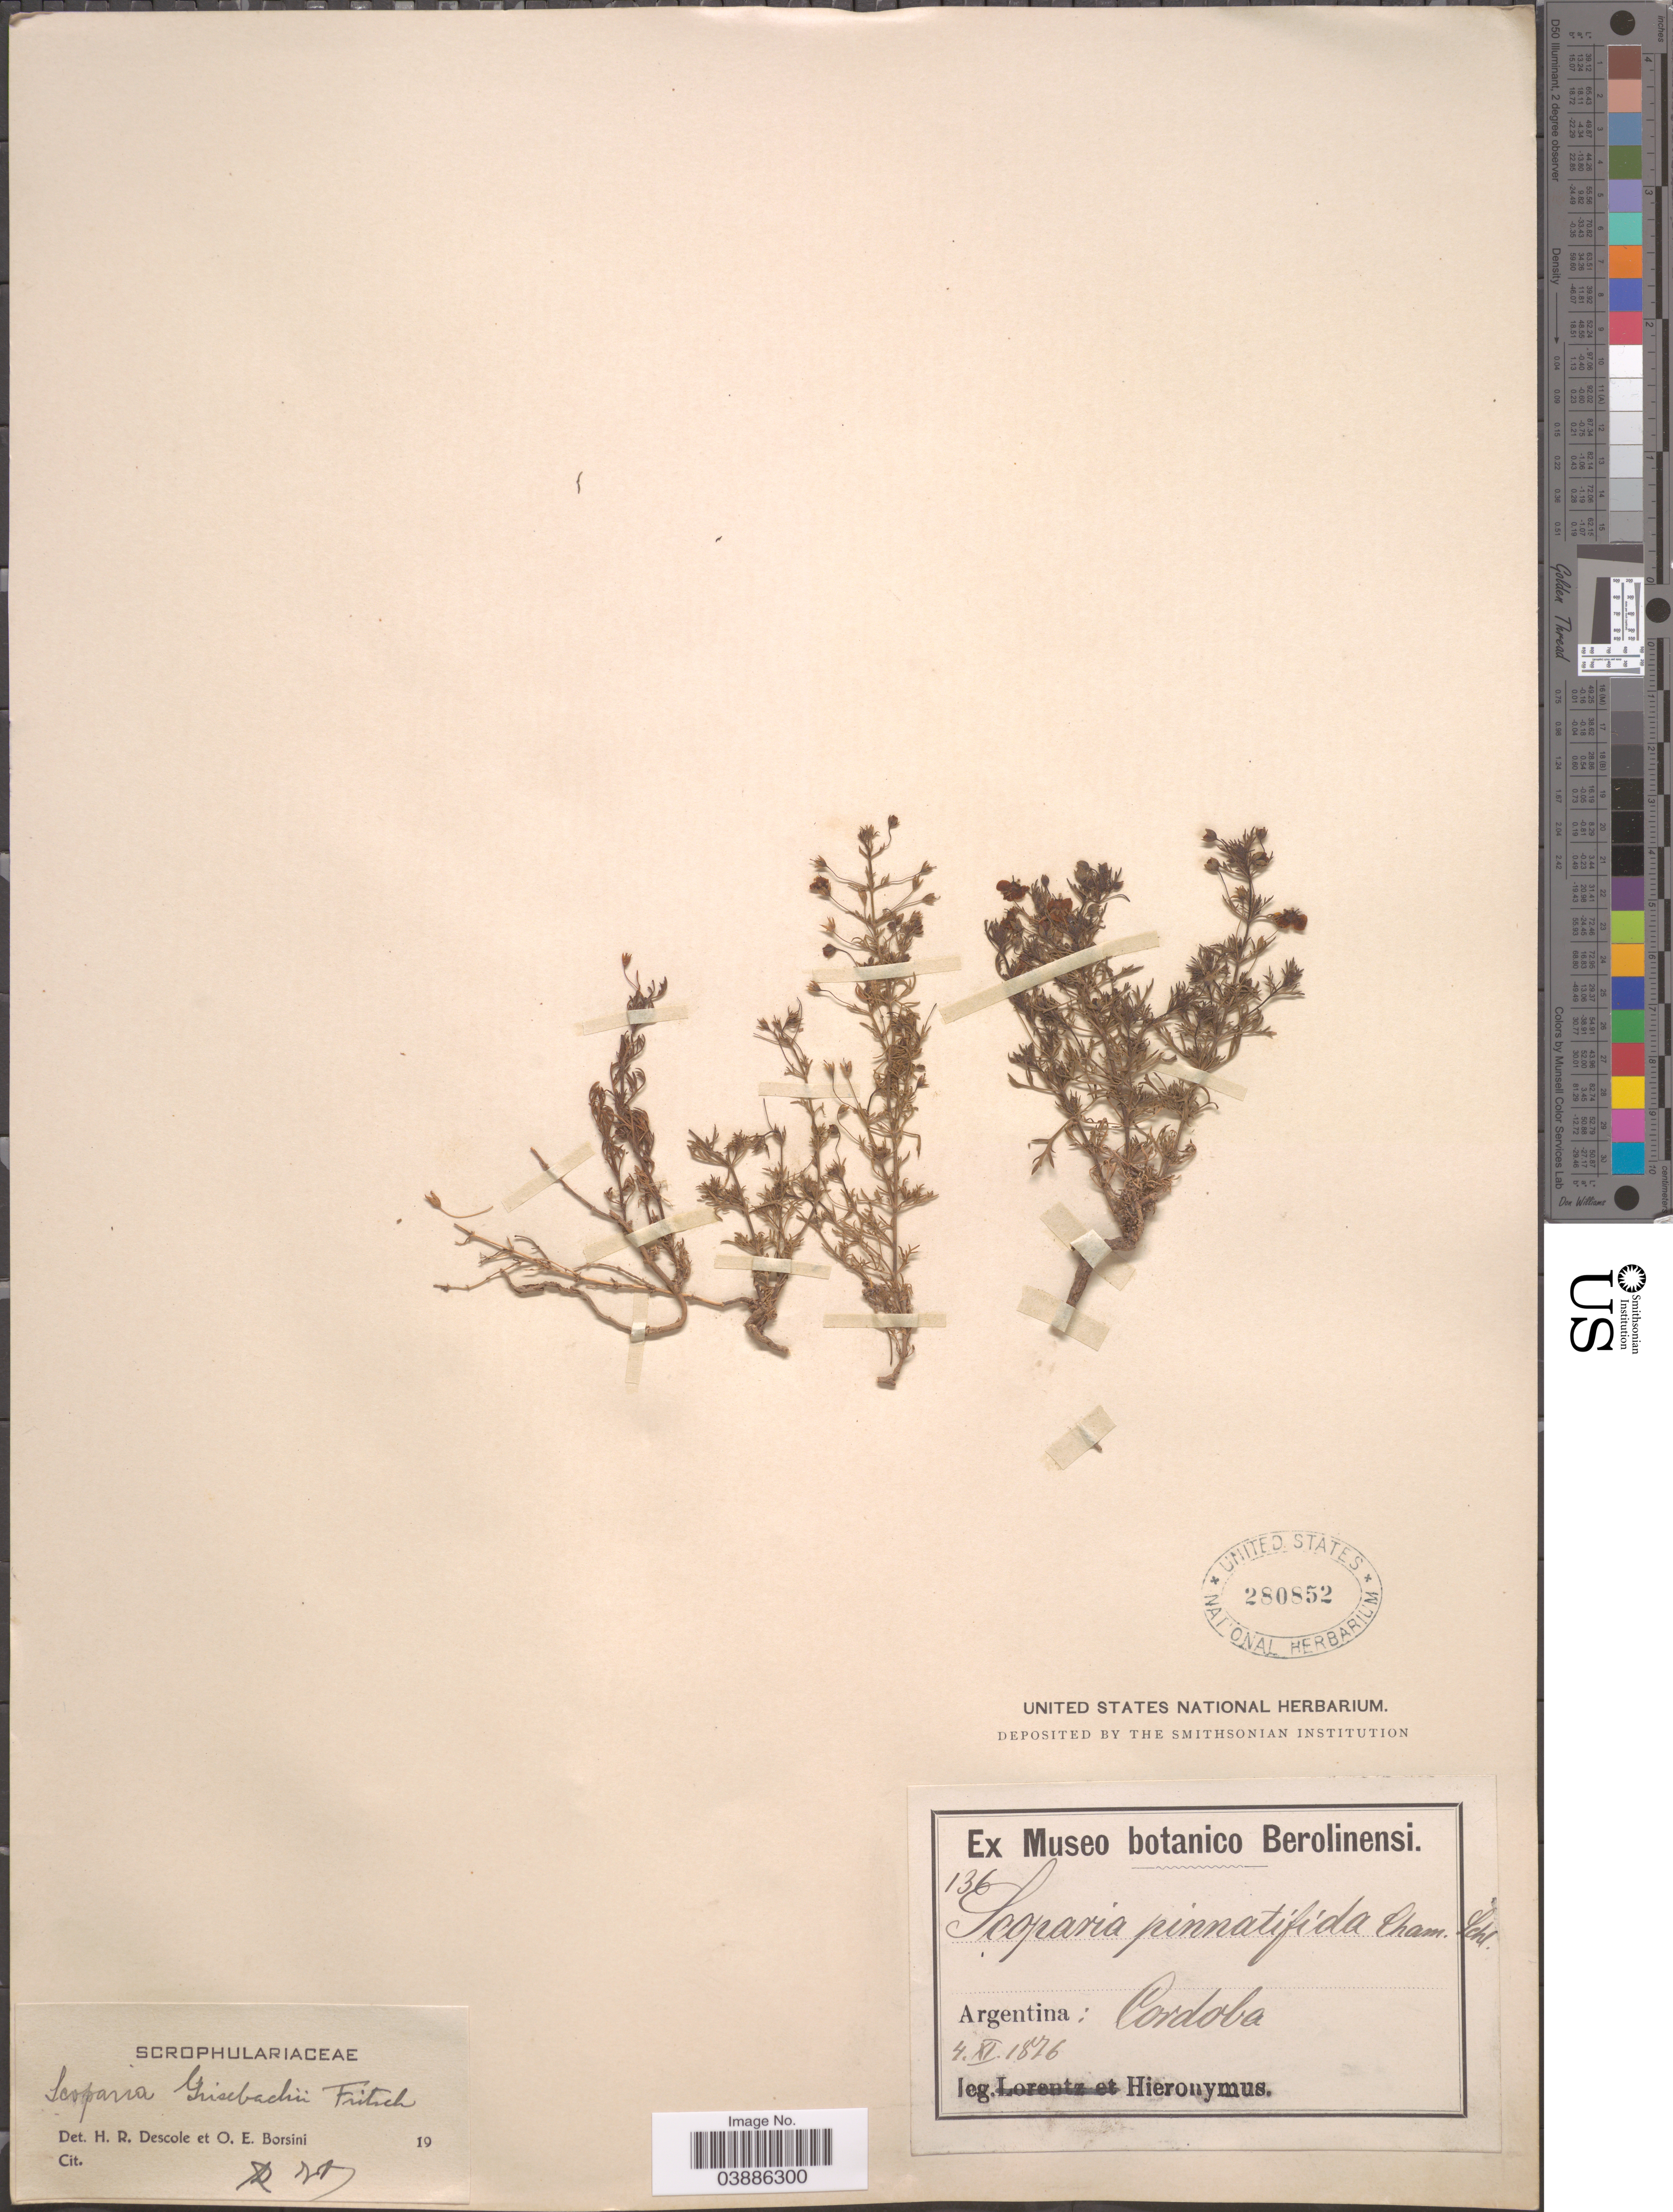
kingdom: Plantae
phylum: Tracheophyta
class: Magnoliopsida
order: Lamiales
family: Plantaginaceae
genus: Scoparia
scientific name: Scoparia grisebachii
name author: Fritsch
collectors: -. Hieronymus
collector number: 136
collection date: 1876-11-04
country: Argentina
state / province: Cordoba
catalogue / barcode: US 280852